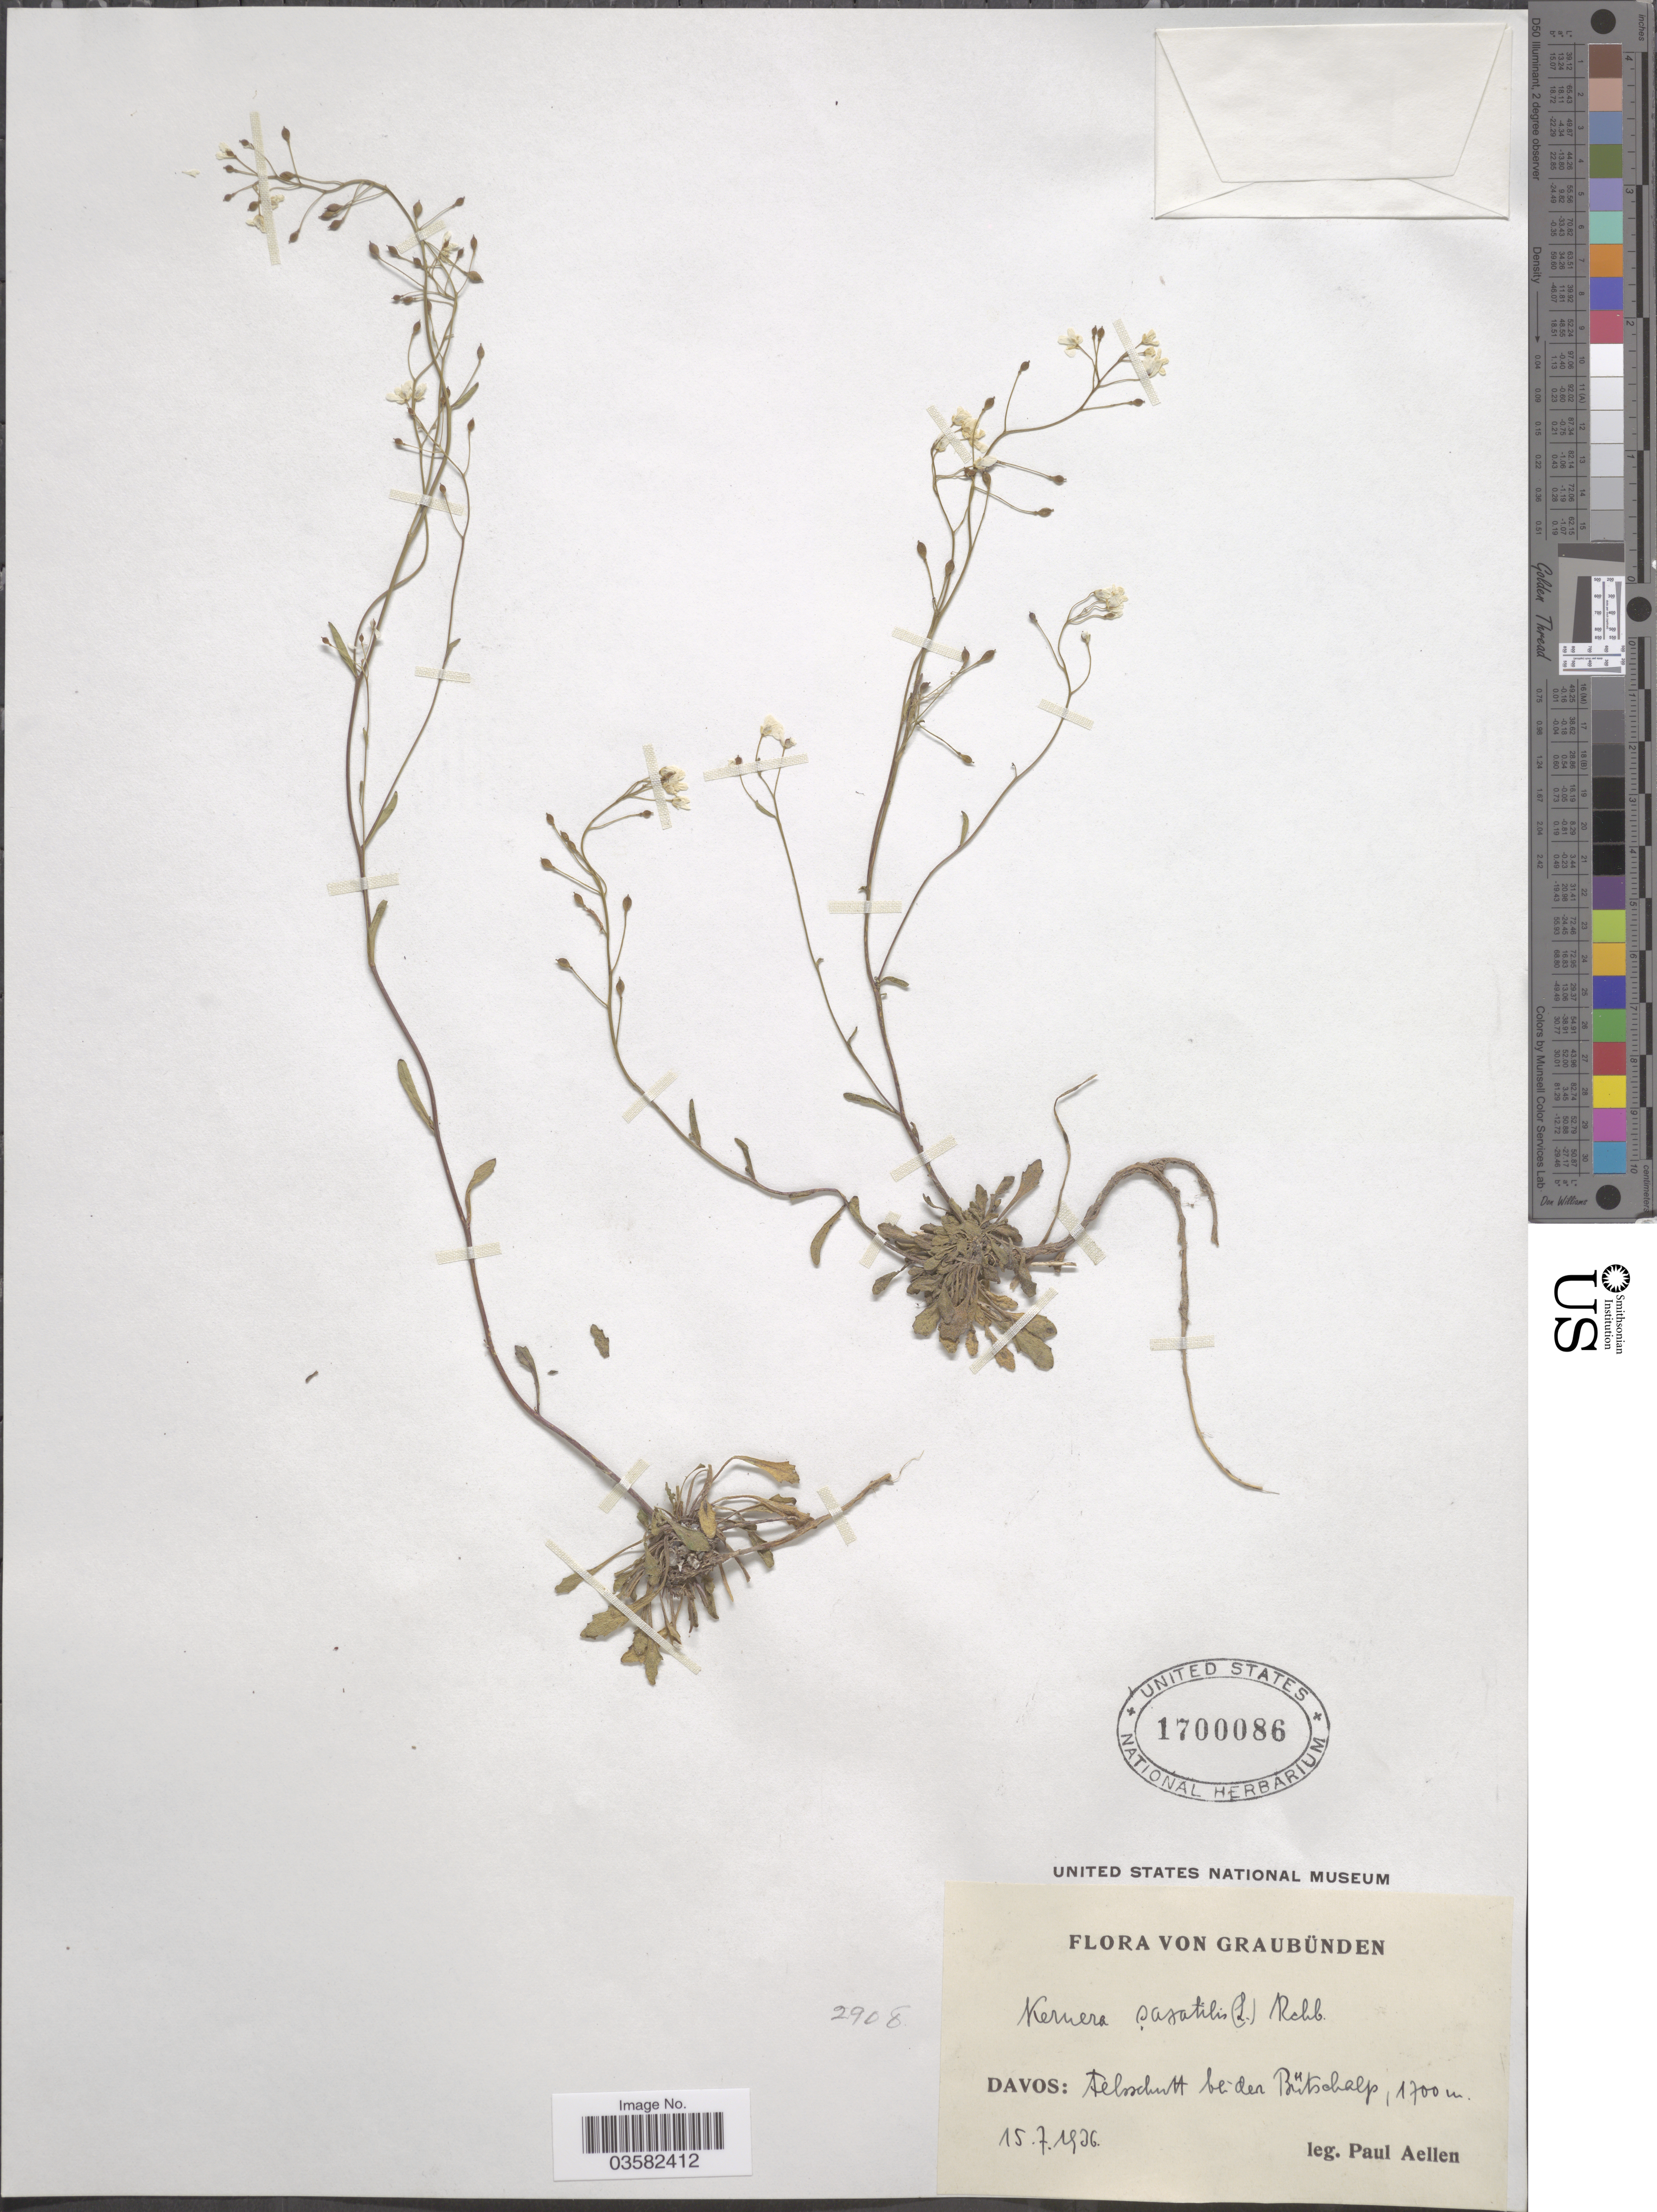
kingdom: Plantae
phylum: Tracheophyta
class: Magnoliopsida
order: Brassicales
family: Brassicaceae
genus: Kernera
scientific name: Kernera saxatilis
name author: (L.) Rchb.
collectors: P. Aellen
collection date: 1936-07-15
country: Switzerland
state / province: Graubunden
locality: Davos: Felsschutt bei der Bütschalp.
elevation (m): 1700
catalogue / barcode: US 1700086